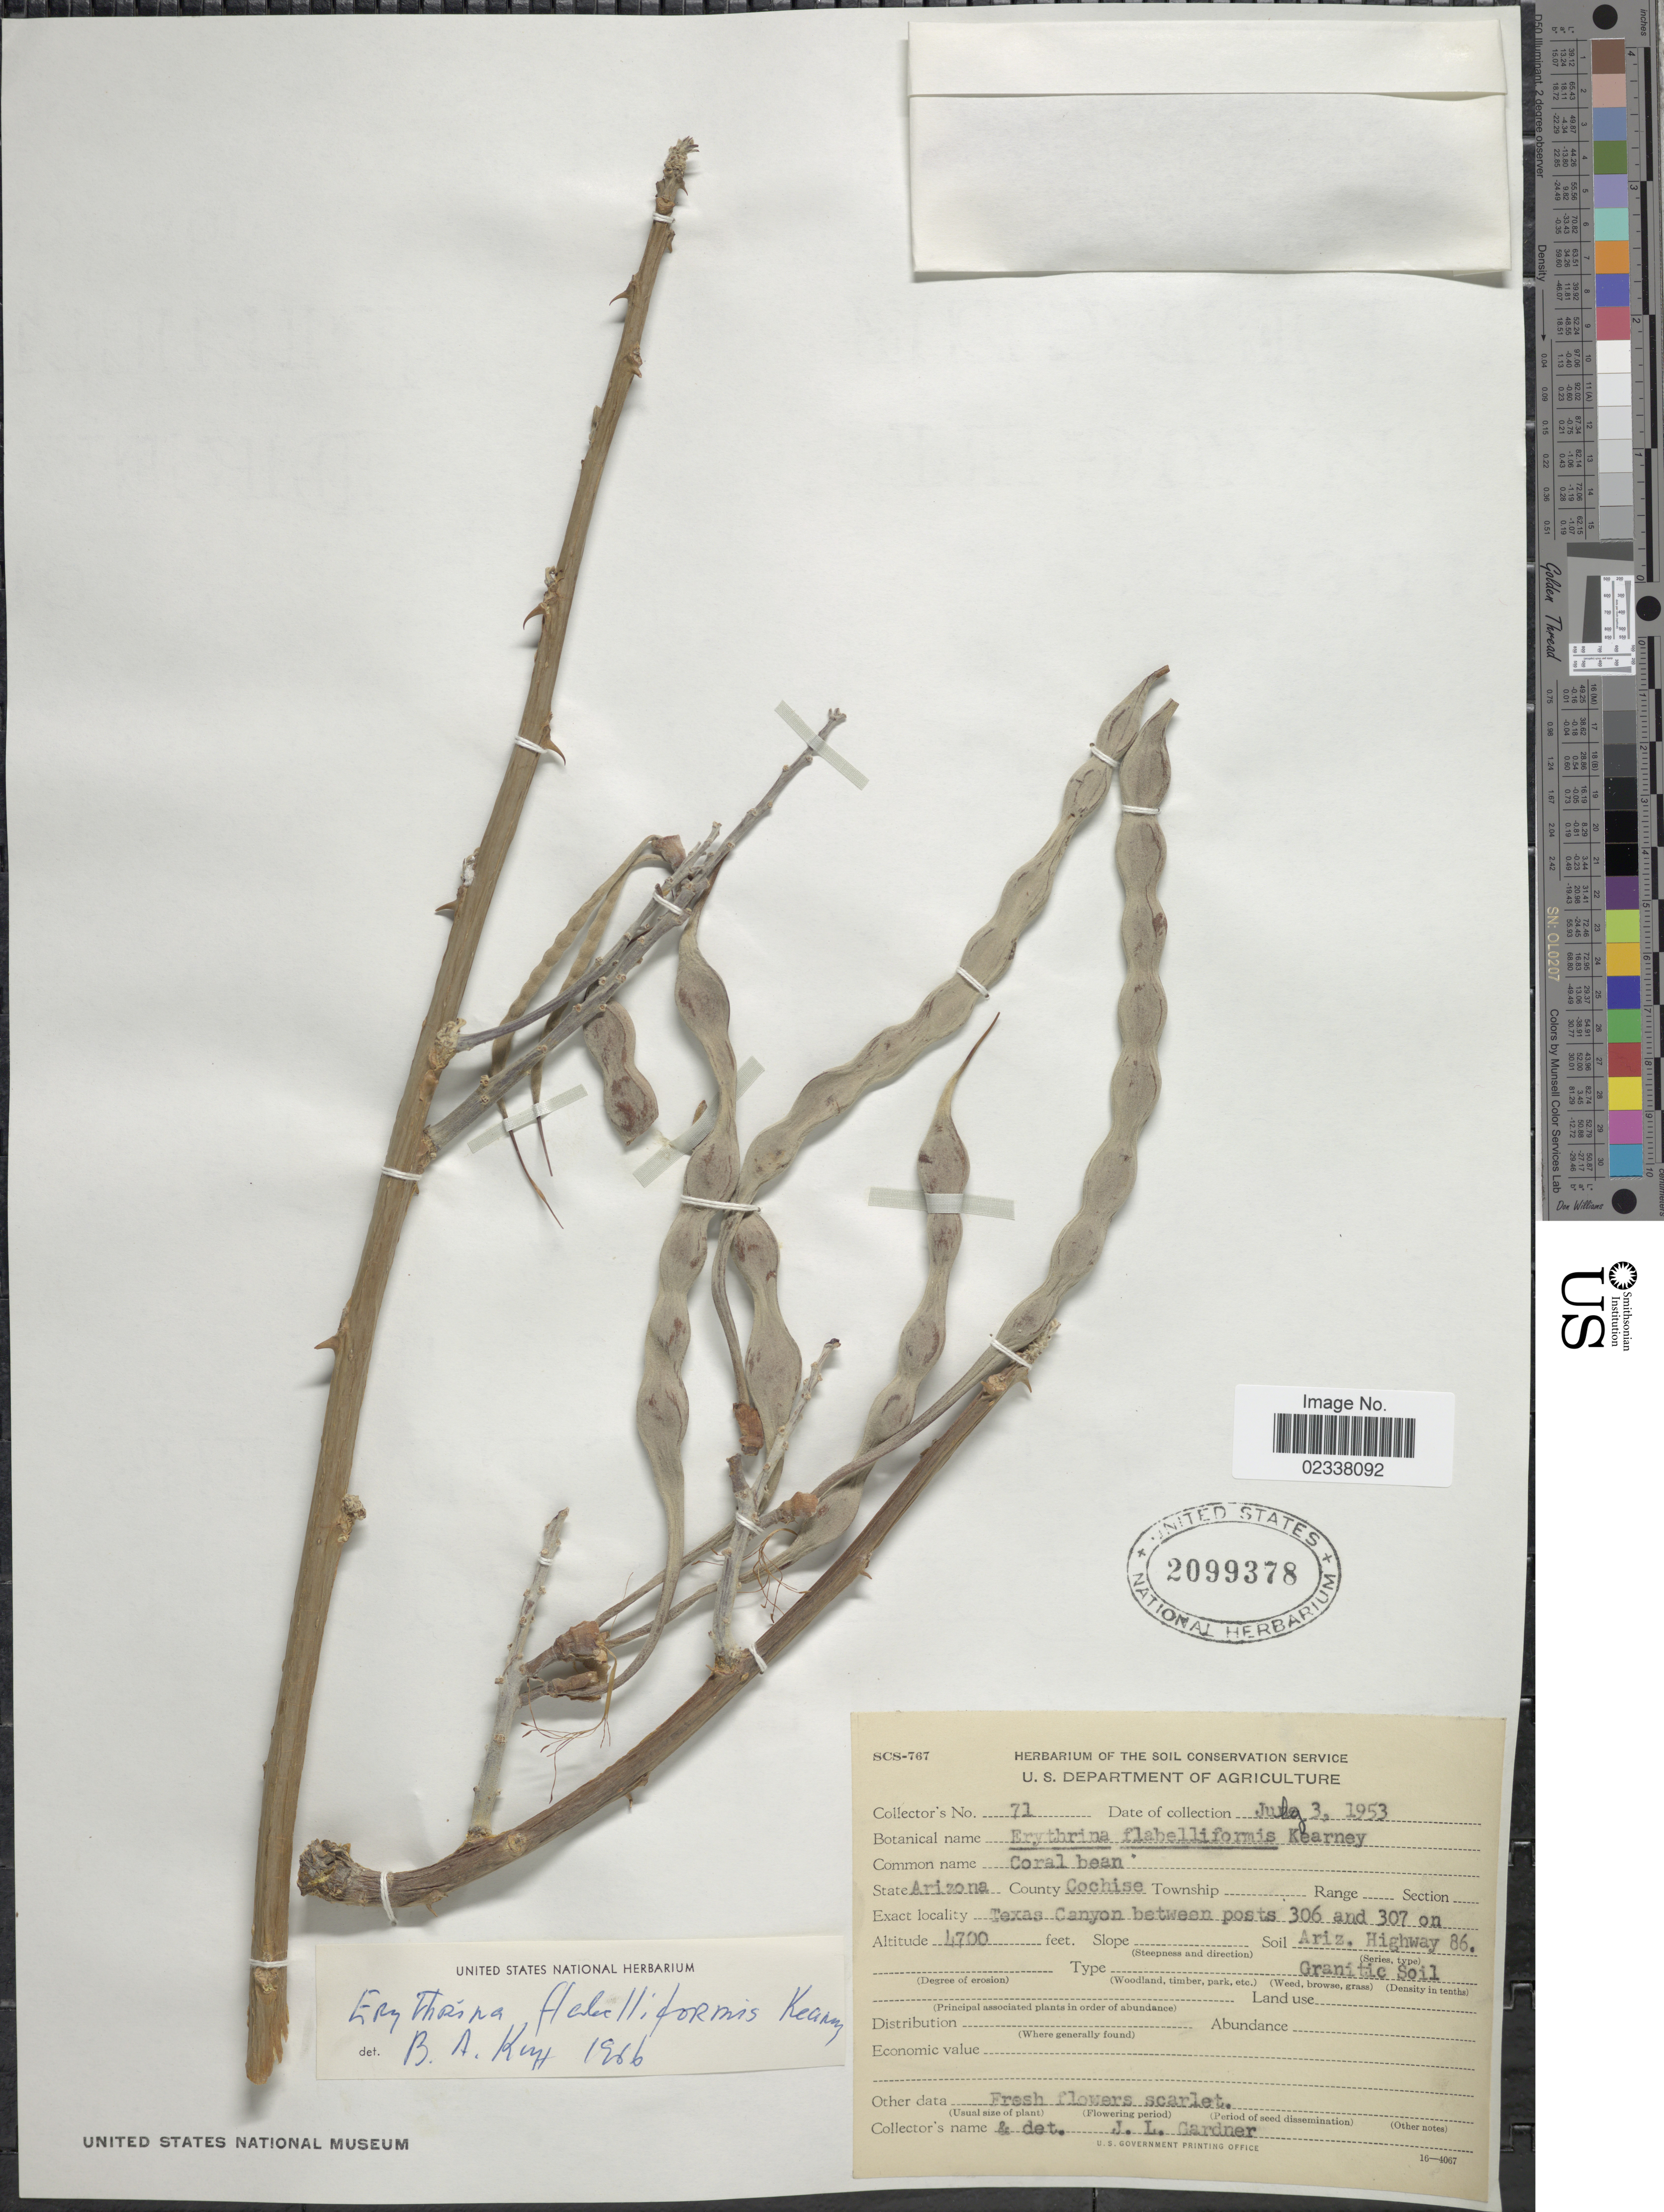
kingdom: Plantae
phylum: Tracheophyta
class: Magnoliopsida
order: Fabales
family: Fabaceae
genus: Erythrina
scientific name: Erythrina flabelliformis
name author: Kearney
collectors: J. L. Gardner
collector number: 71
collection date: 1953-07-03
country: United States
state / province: Arizona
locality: County Cochise. Texas Canyon between posts 306 and 307 on Ariz. Highway 86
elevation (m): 1433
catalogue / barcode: US 2099378